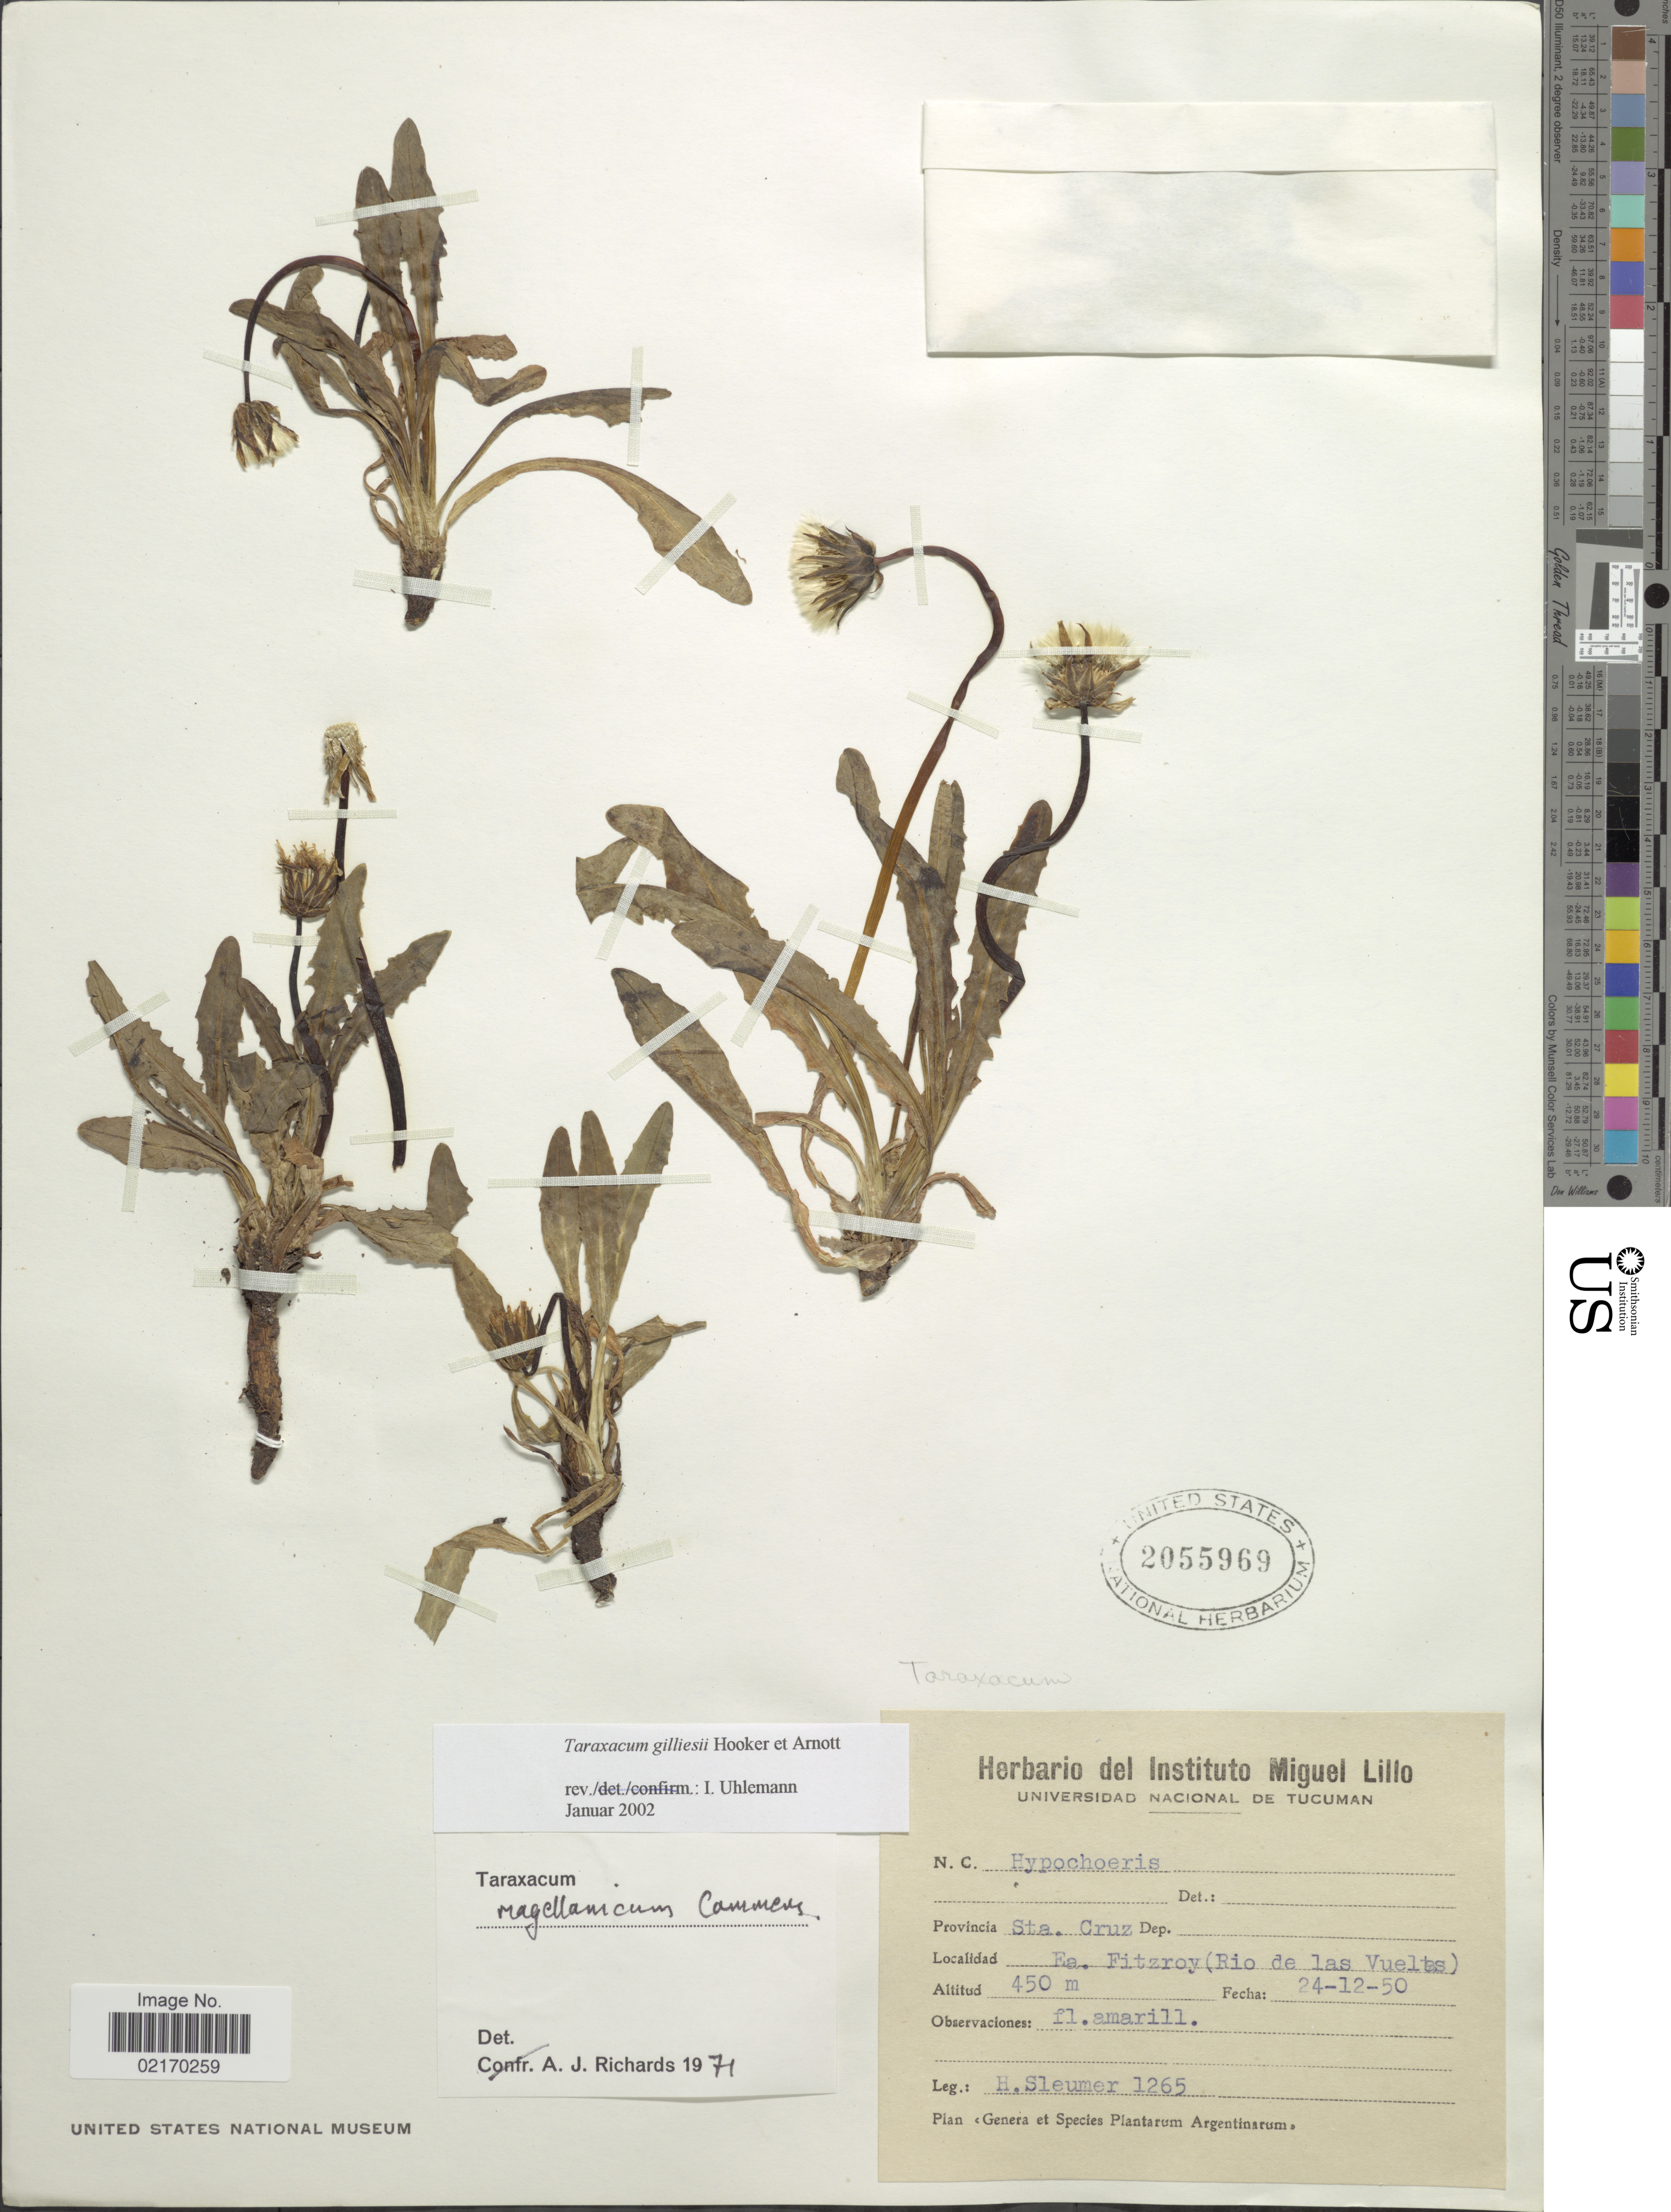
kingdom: Plantae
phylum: Tracheophyta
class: Magnoliopsida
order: Asterales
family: Asteraceae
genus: Taraxacum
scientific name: Taraxacum gilliesii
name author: Hook. & Arn.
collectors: H. O. Sleumer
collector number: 1265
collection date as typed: Transcribed d/m/y: 24/12/50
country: Argentina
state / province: Santa Cruz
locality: Fa. Fitzroy (Rio de las Vueltas)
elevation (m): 450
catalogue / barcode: US 2055969